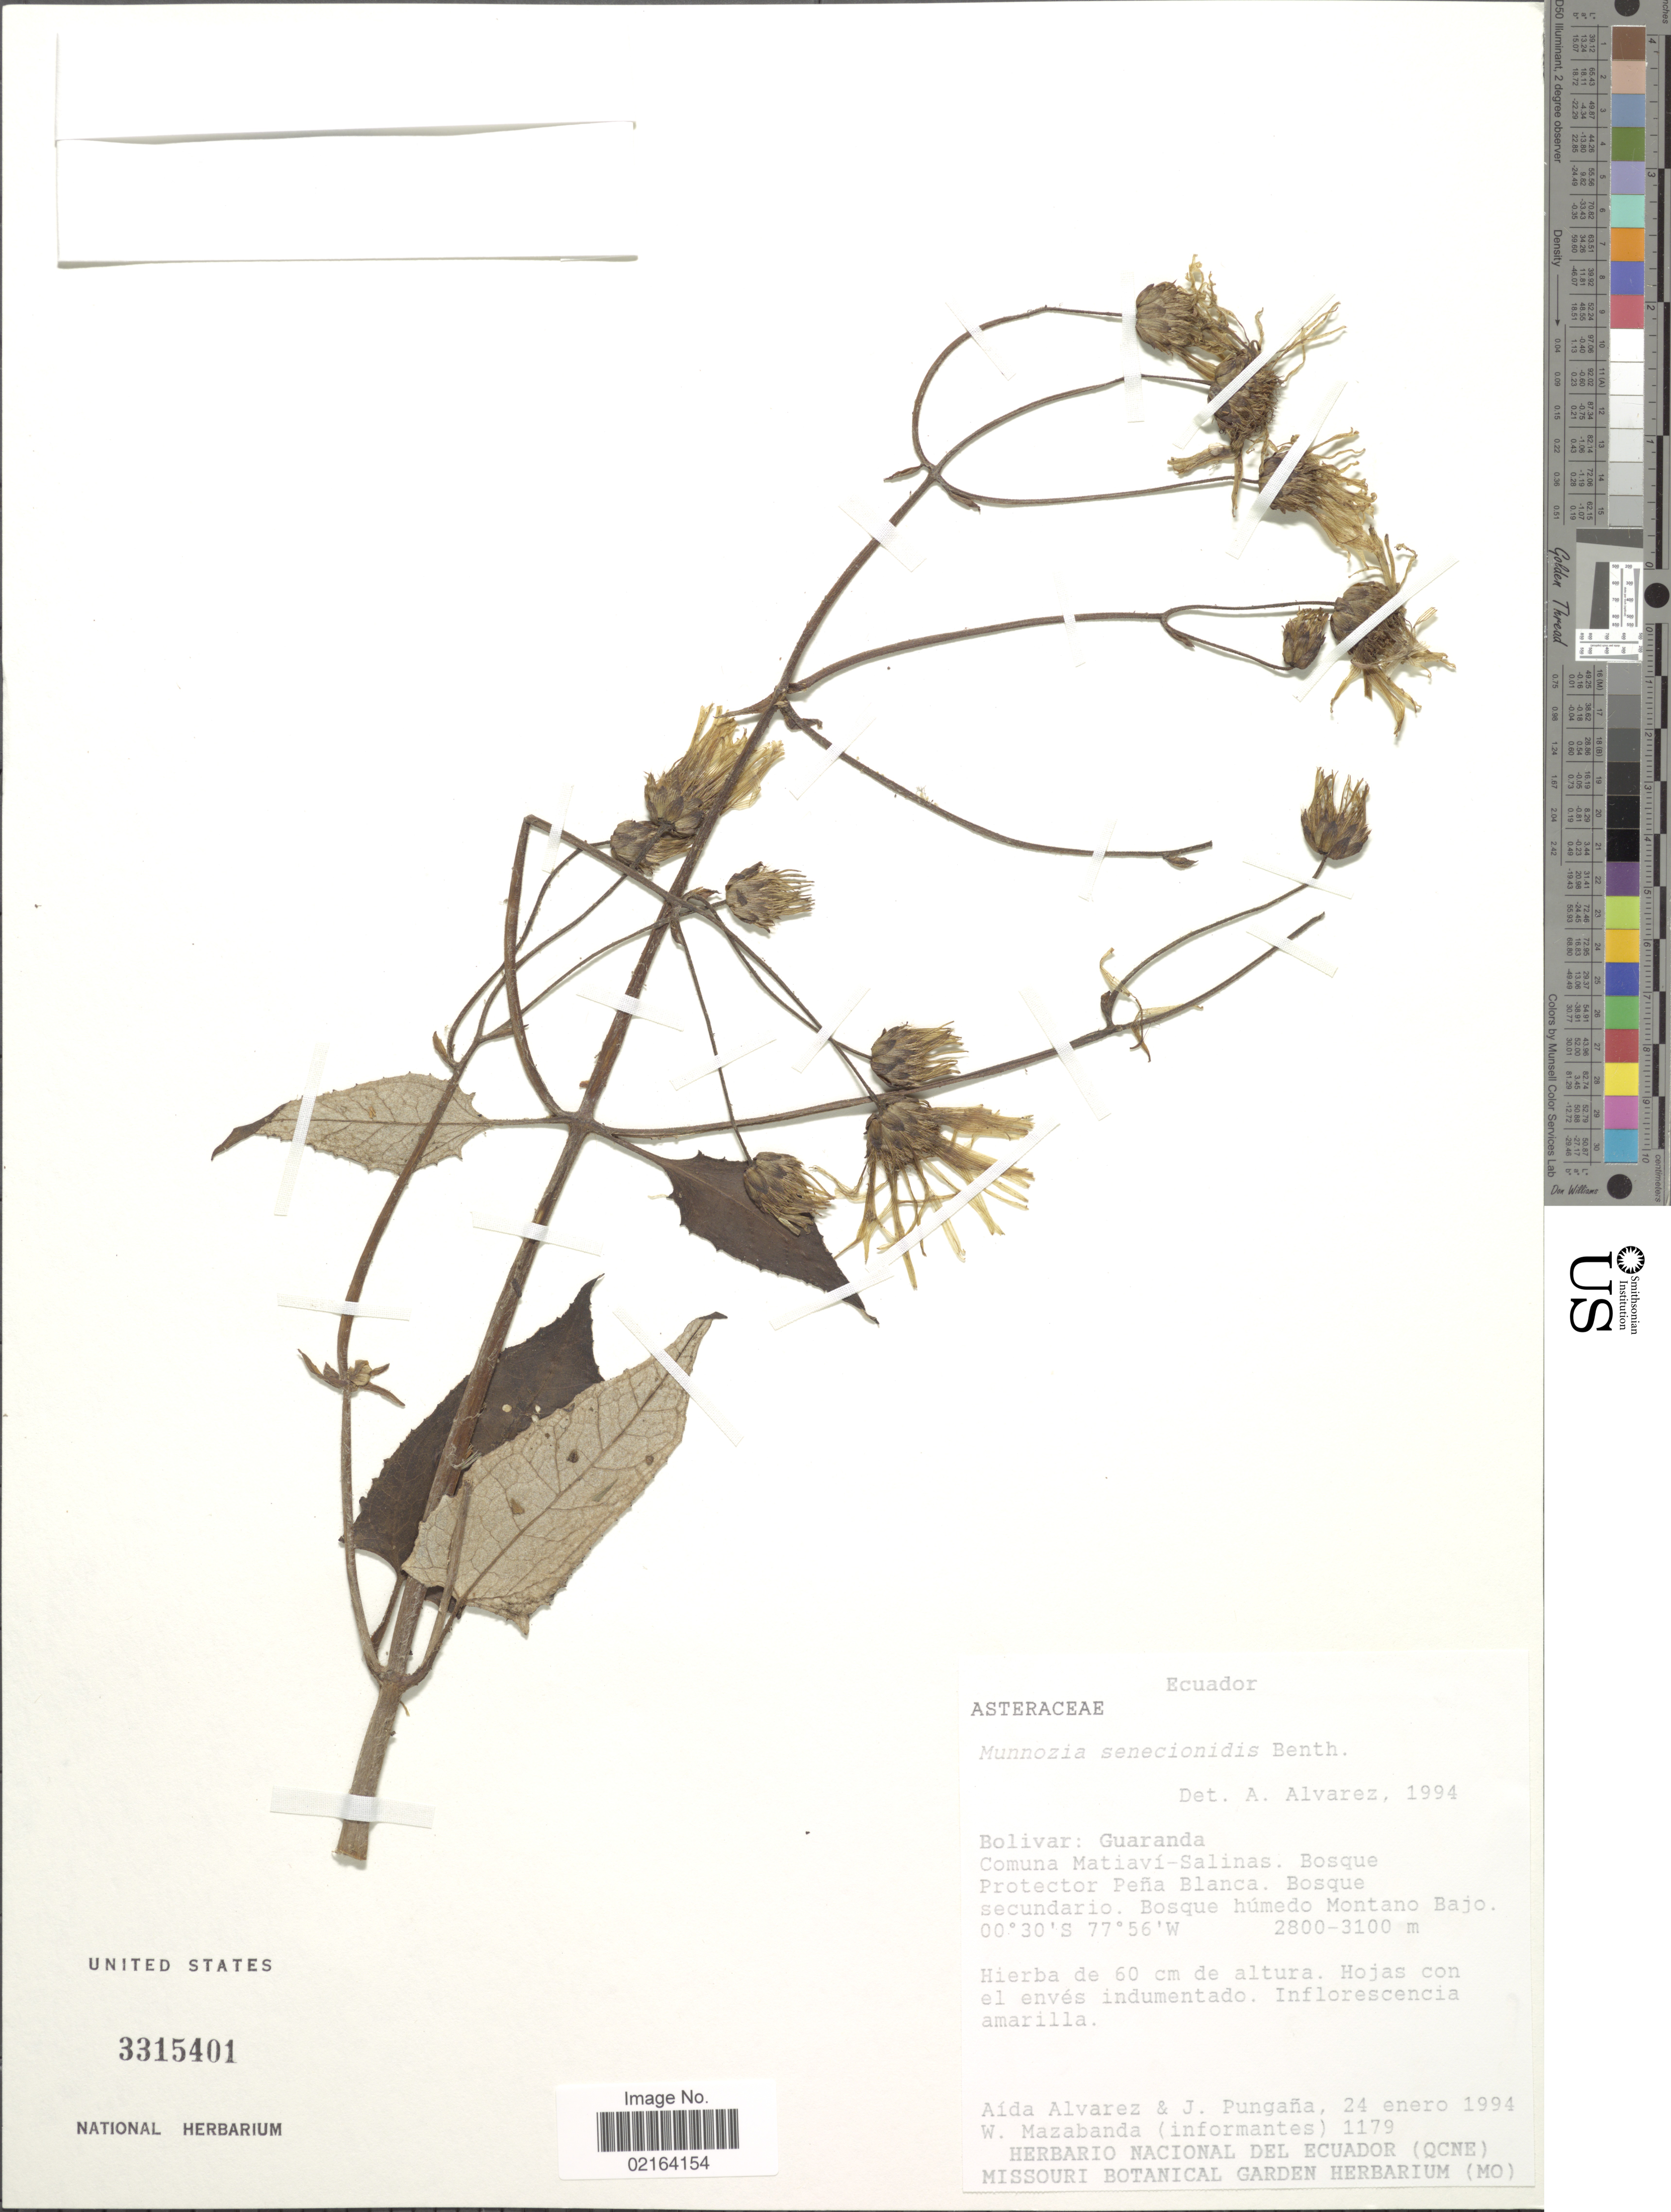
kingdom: Plantae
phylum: Tracheophyta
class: Magnoliopsida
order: Asterales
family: Asteraceae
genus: Munnozia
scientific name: Munnozia senecionidis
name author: Benth.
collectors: A. Alvarez, J. Pungaña & W. Mazabanda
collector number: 1179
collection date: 1994-01-24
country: Ecuador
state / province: Bolívar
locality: Bolivar: Guaranda, Comuna Matiavi-Salinas, Bosque Protector Pena Blanca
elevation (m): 2800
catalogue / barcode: US 3315401